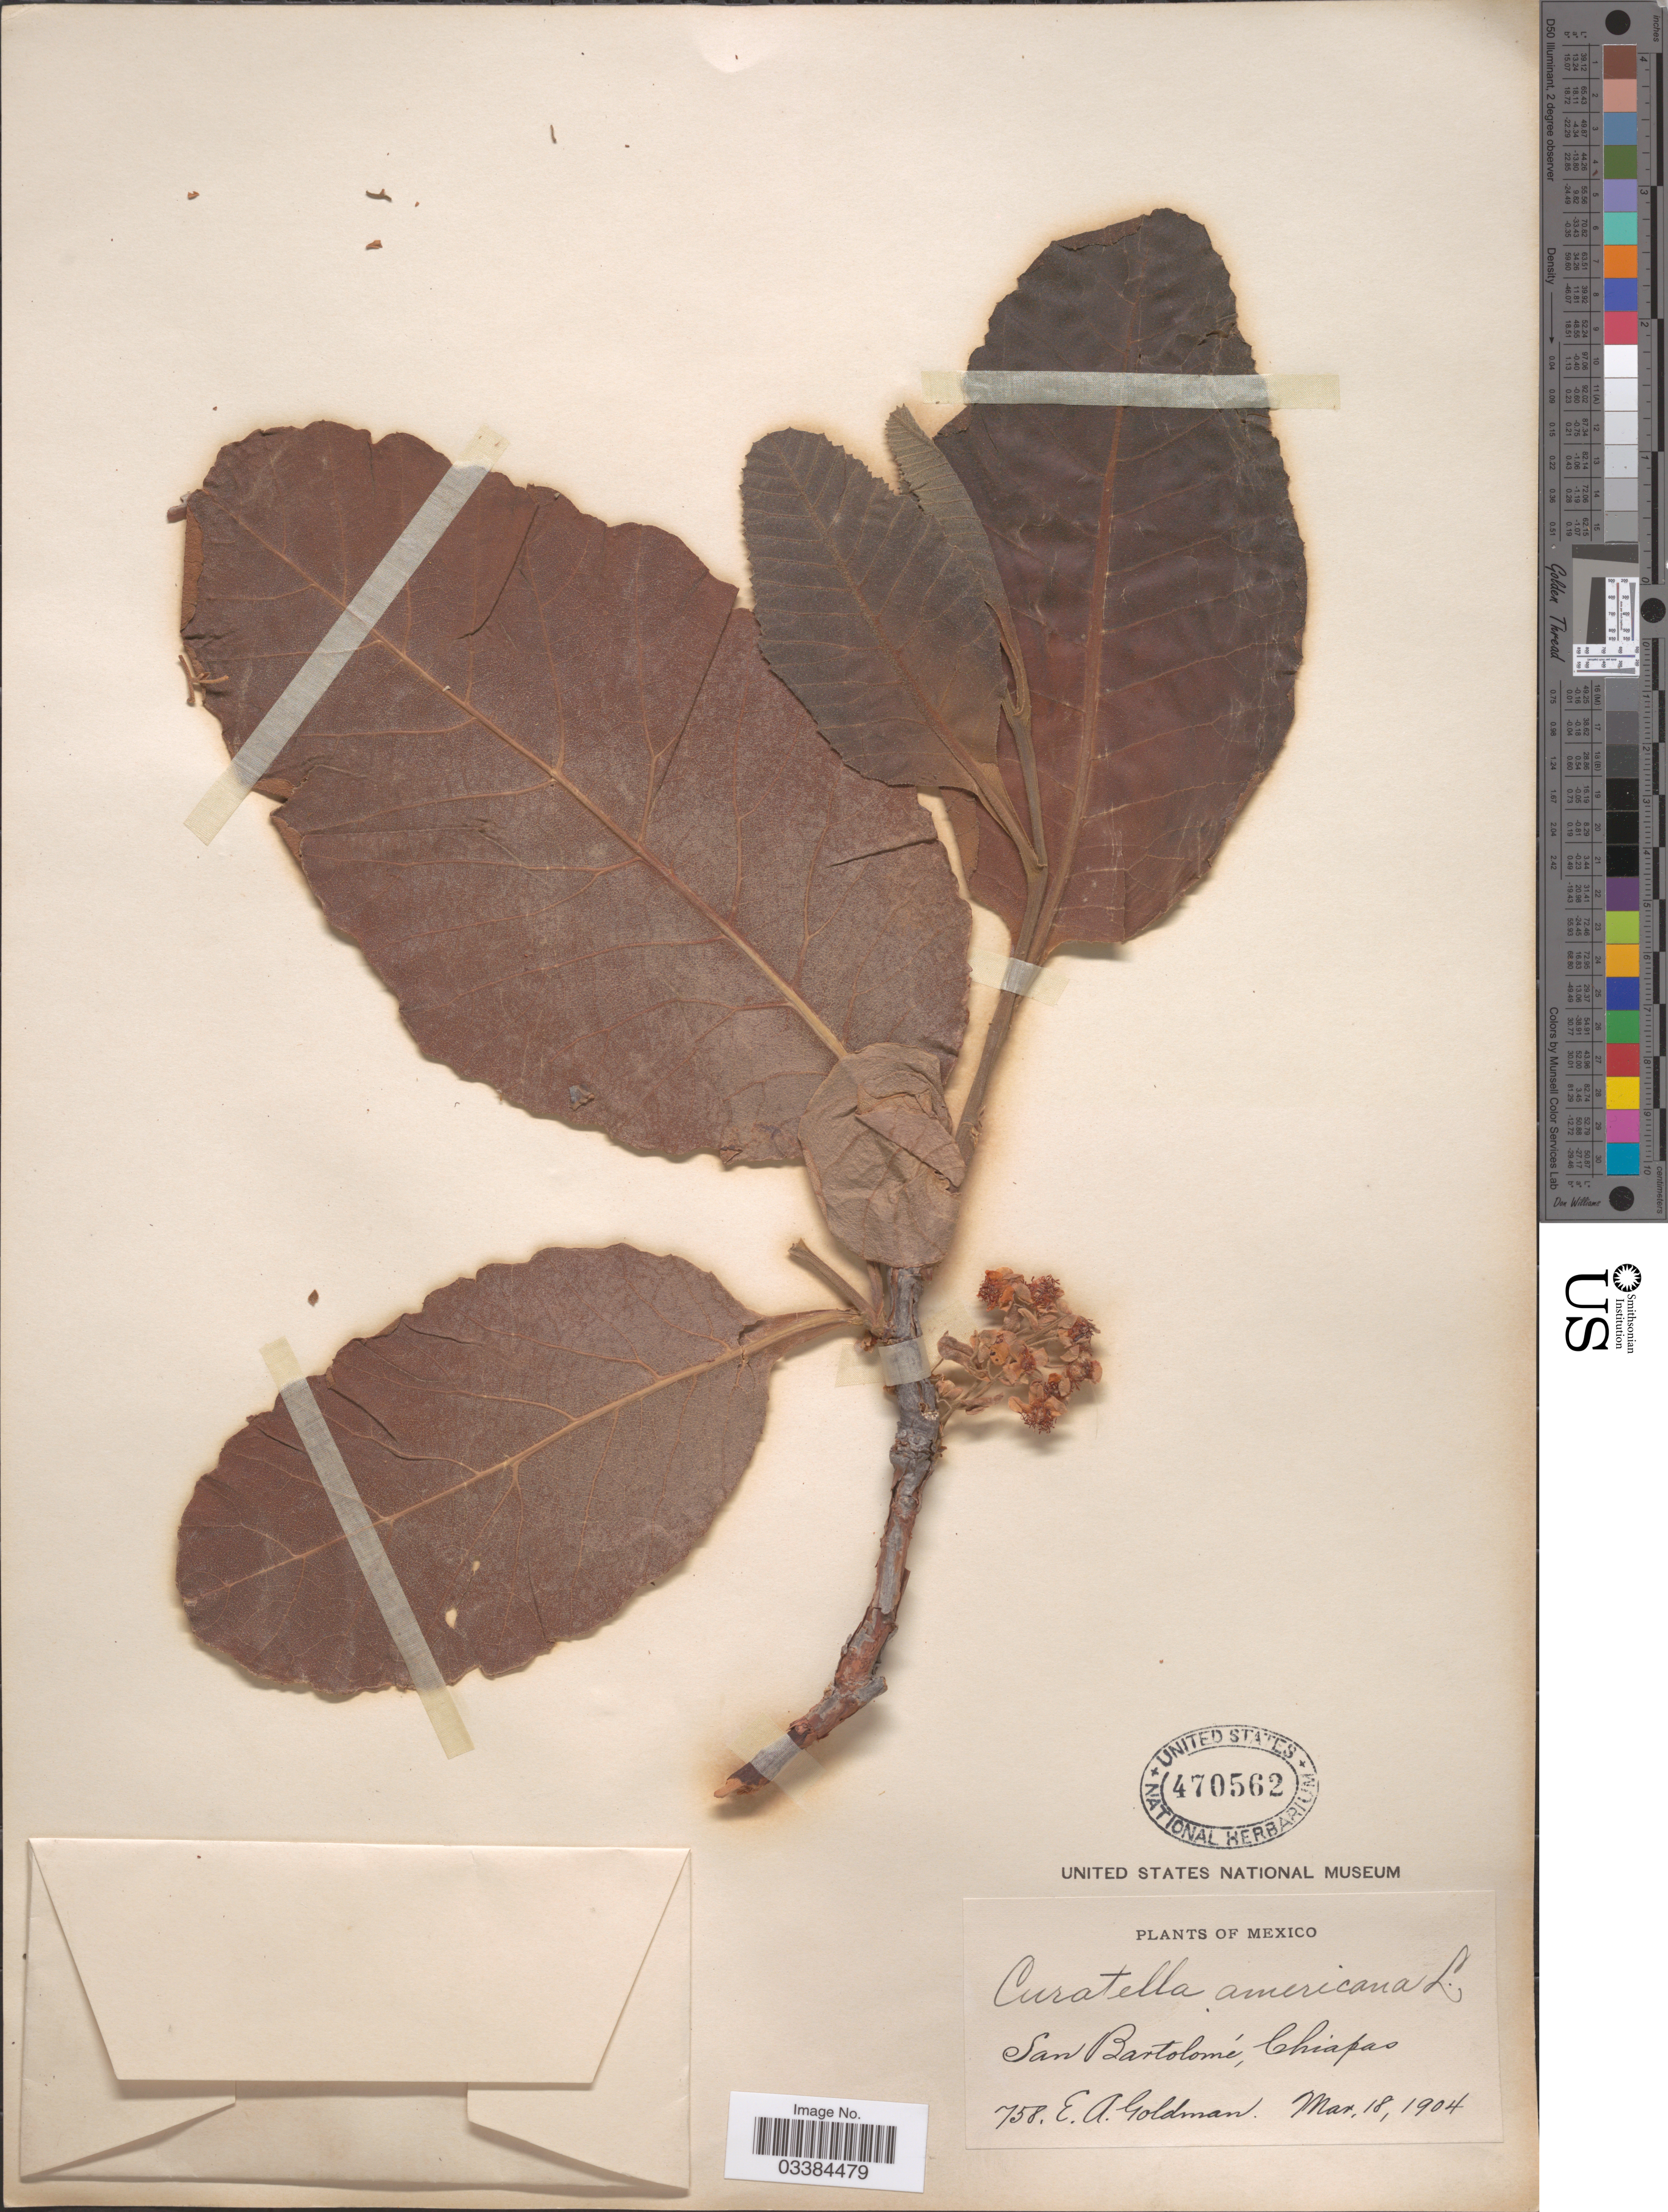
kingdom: Plantae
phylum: Tracheophyta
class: Magnoliopsida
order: Dilleniales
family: Dilleniaceae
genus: Curatella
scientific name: Curatella americana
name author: L.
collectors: E. A. Goldman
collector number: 758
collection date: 1904-03-18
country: Mexico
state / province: Chiapas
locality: San Bartolomé.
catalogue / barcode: US 470562